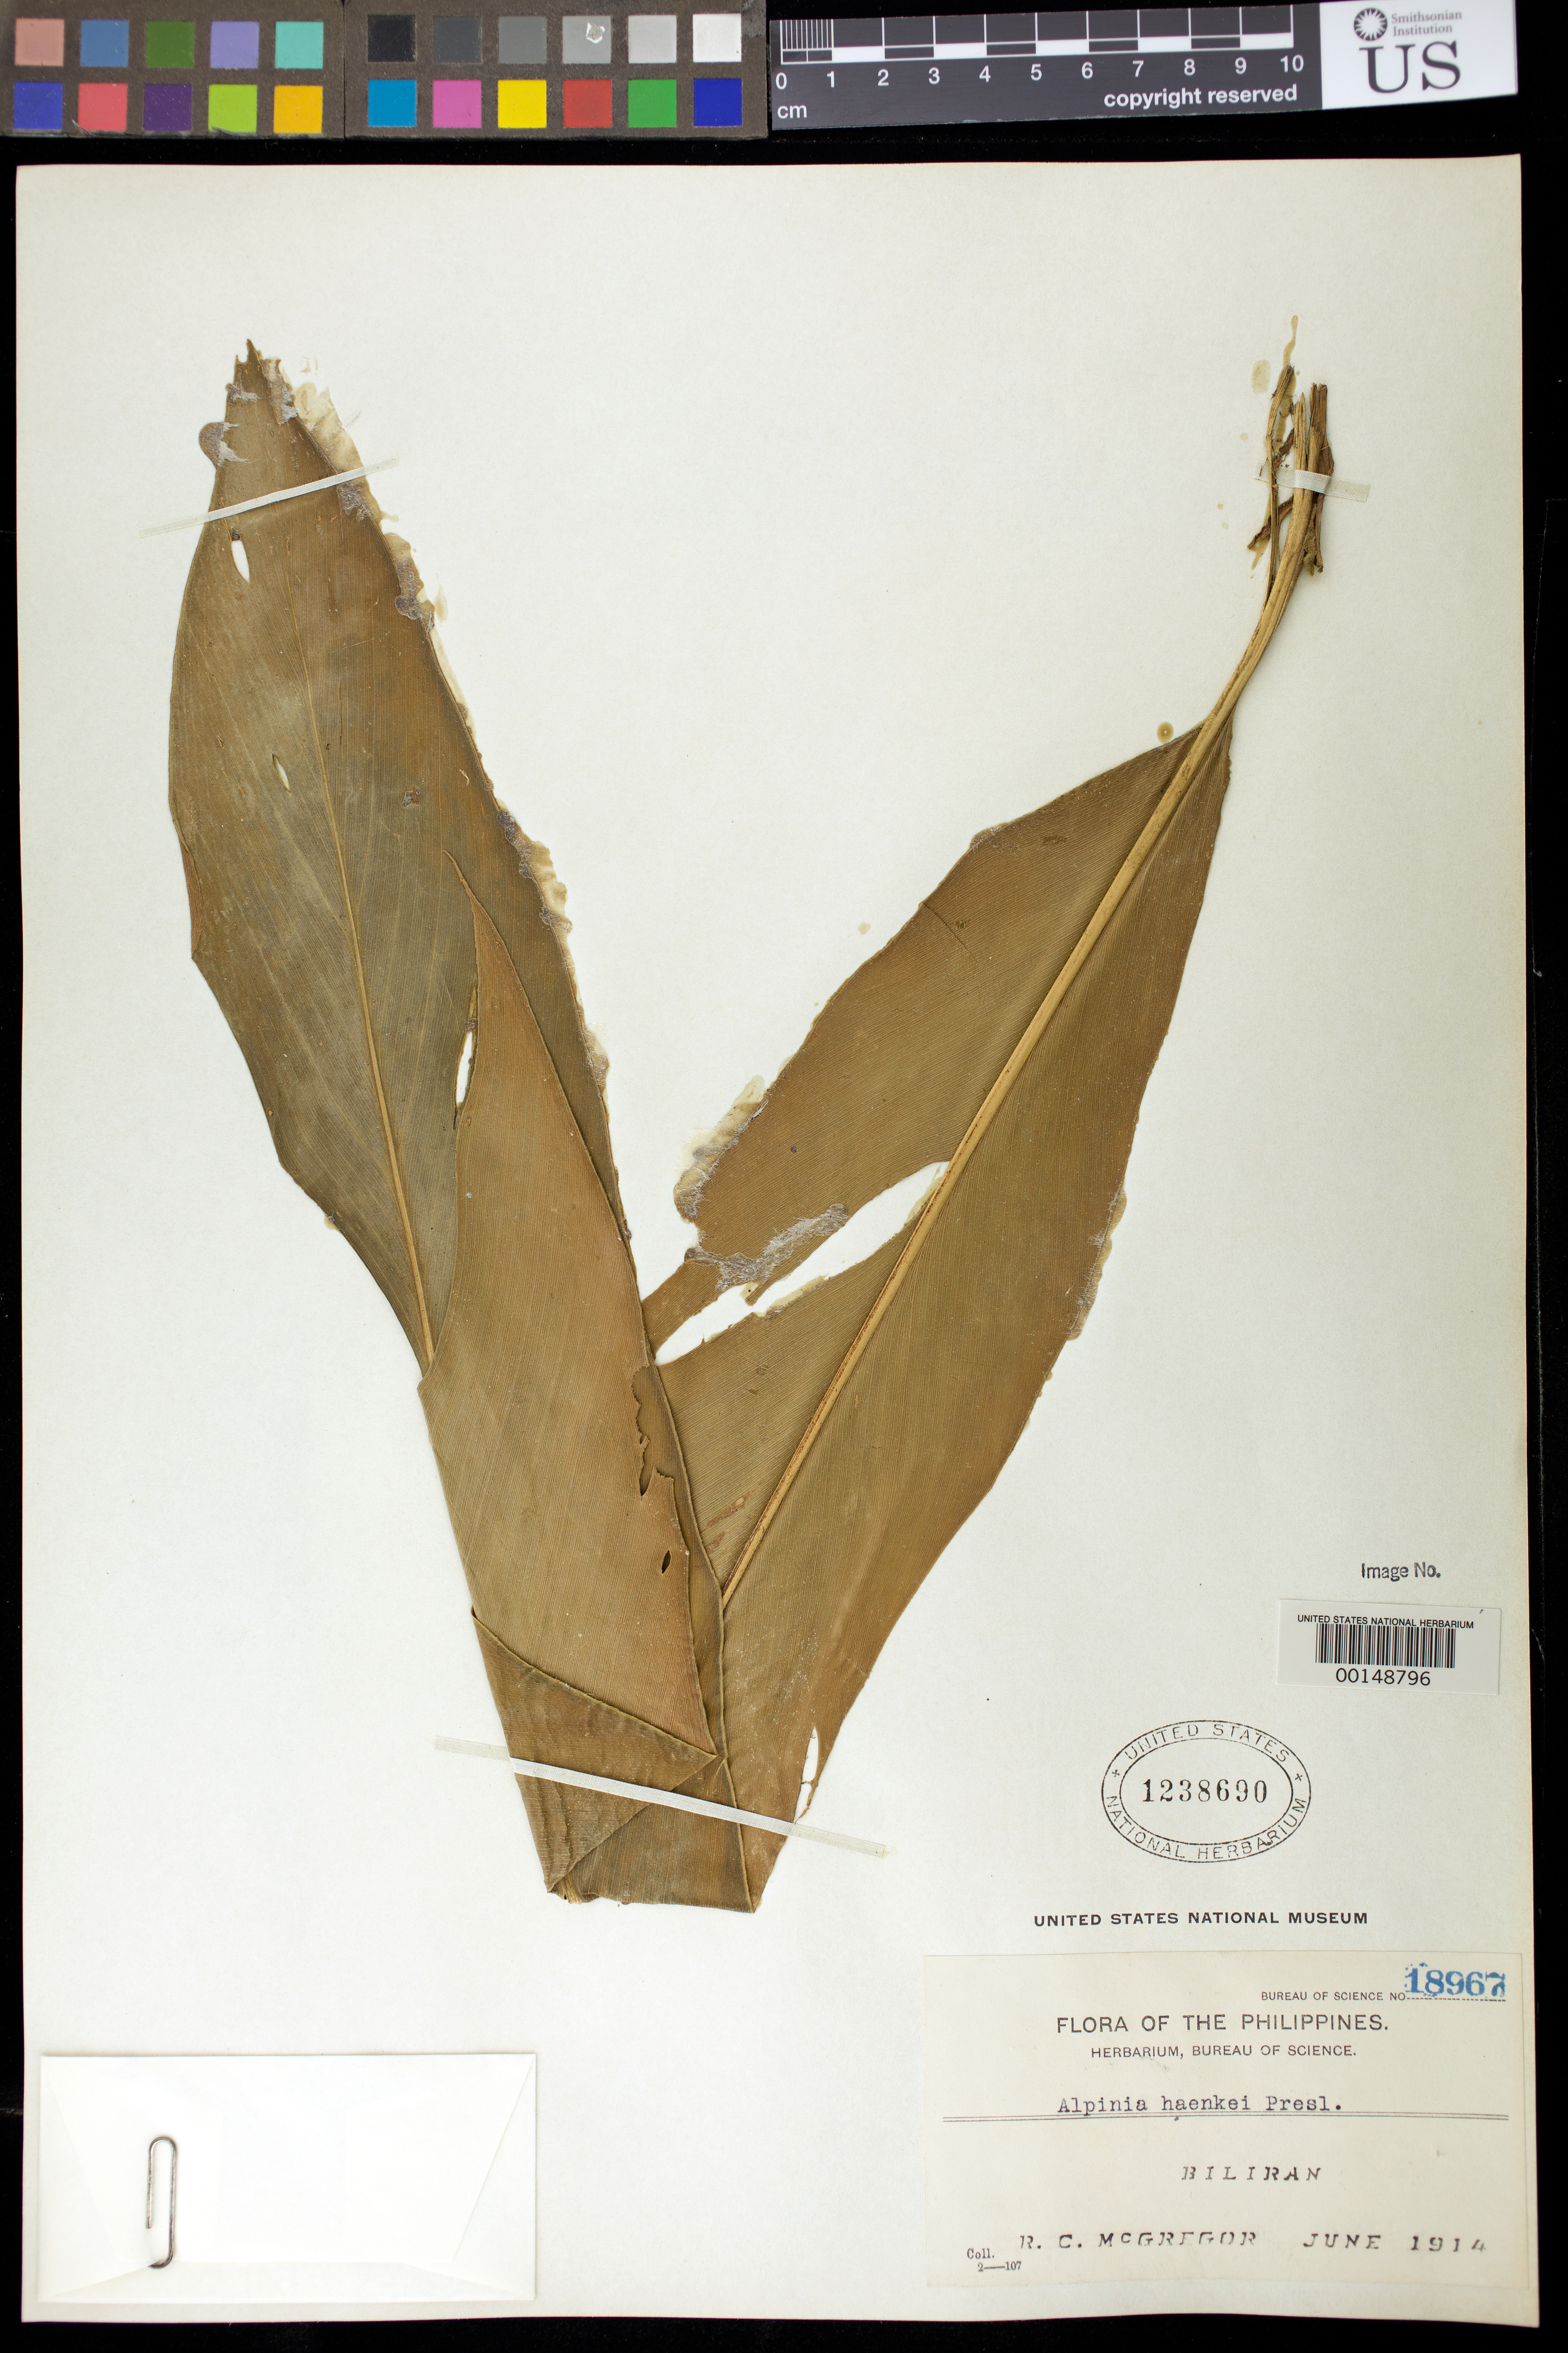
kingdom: Plantae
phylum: Tracheophyta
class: Liliopsida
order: Zingiberales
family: Zingiberaceae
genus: Alpinia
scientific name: Alpinia haenkei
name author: C. Presl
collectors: R. C. McGregor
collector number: Bur. Sci. 18967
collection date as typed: Jun 1914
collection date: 1914-06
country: Philippines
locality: Biliran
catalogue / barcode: US 1238690